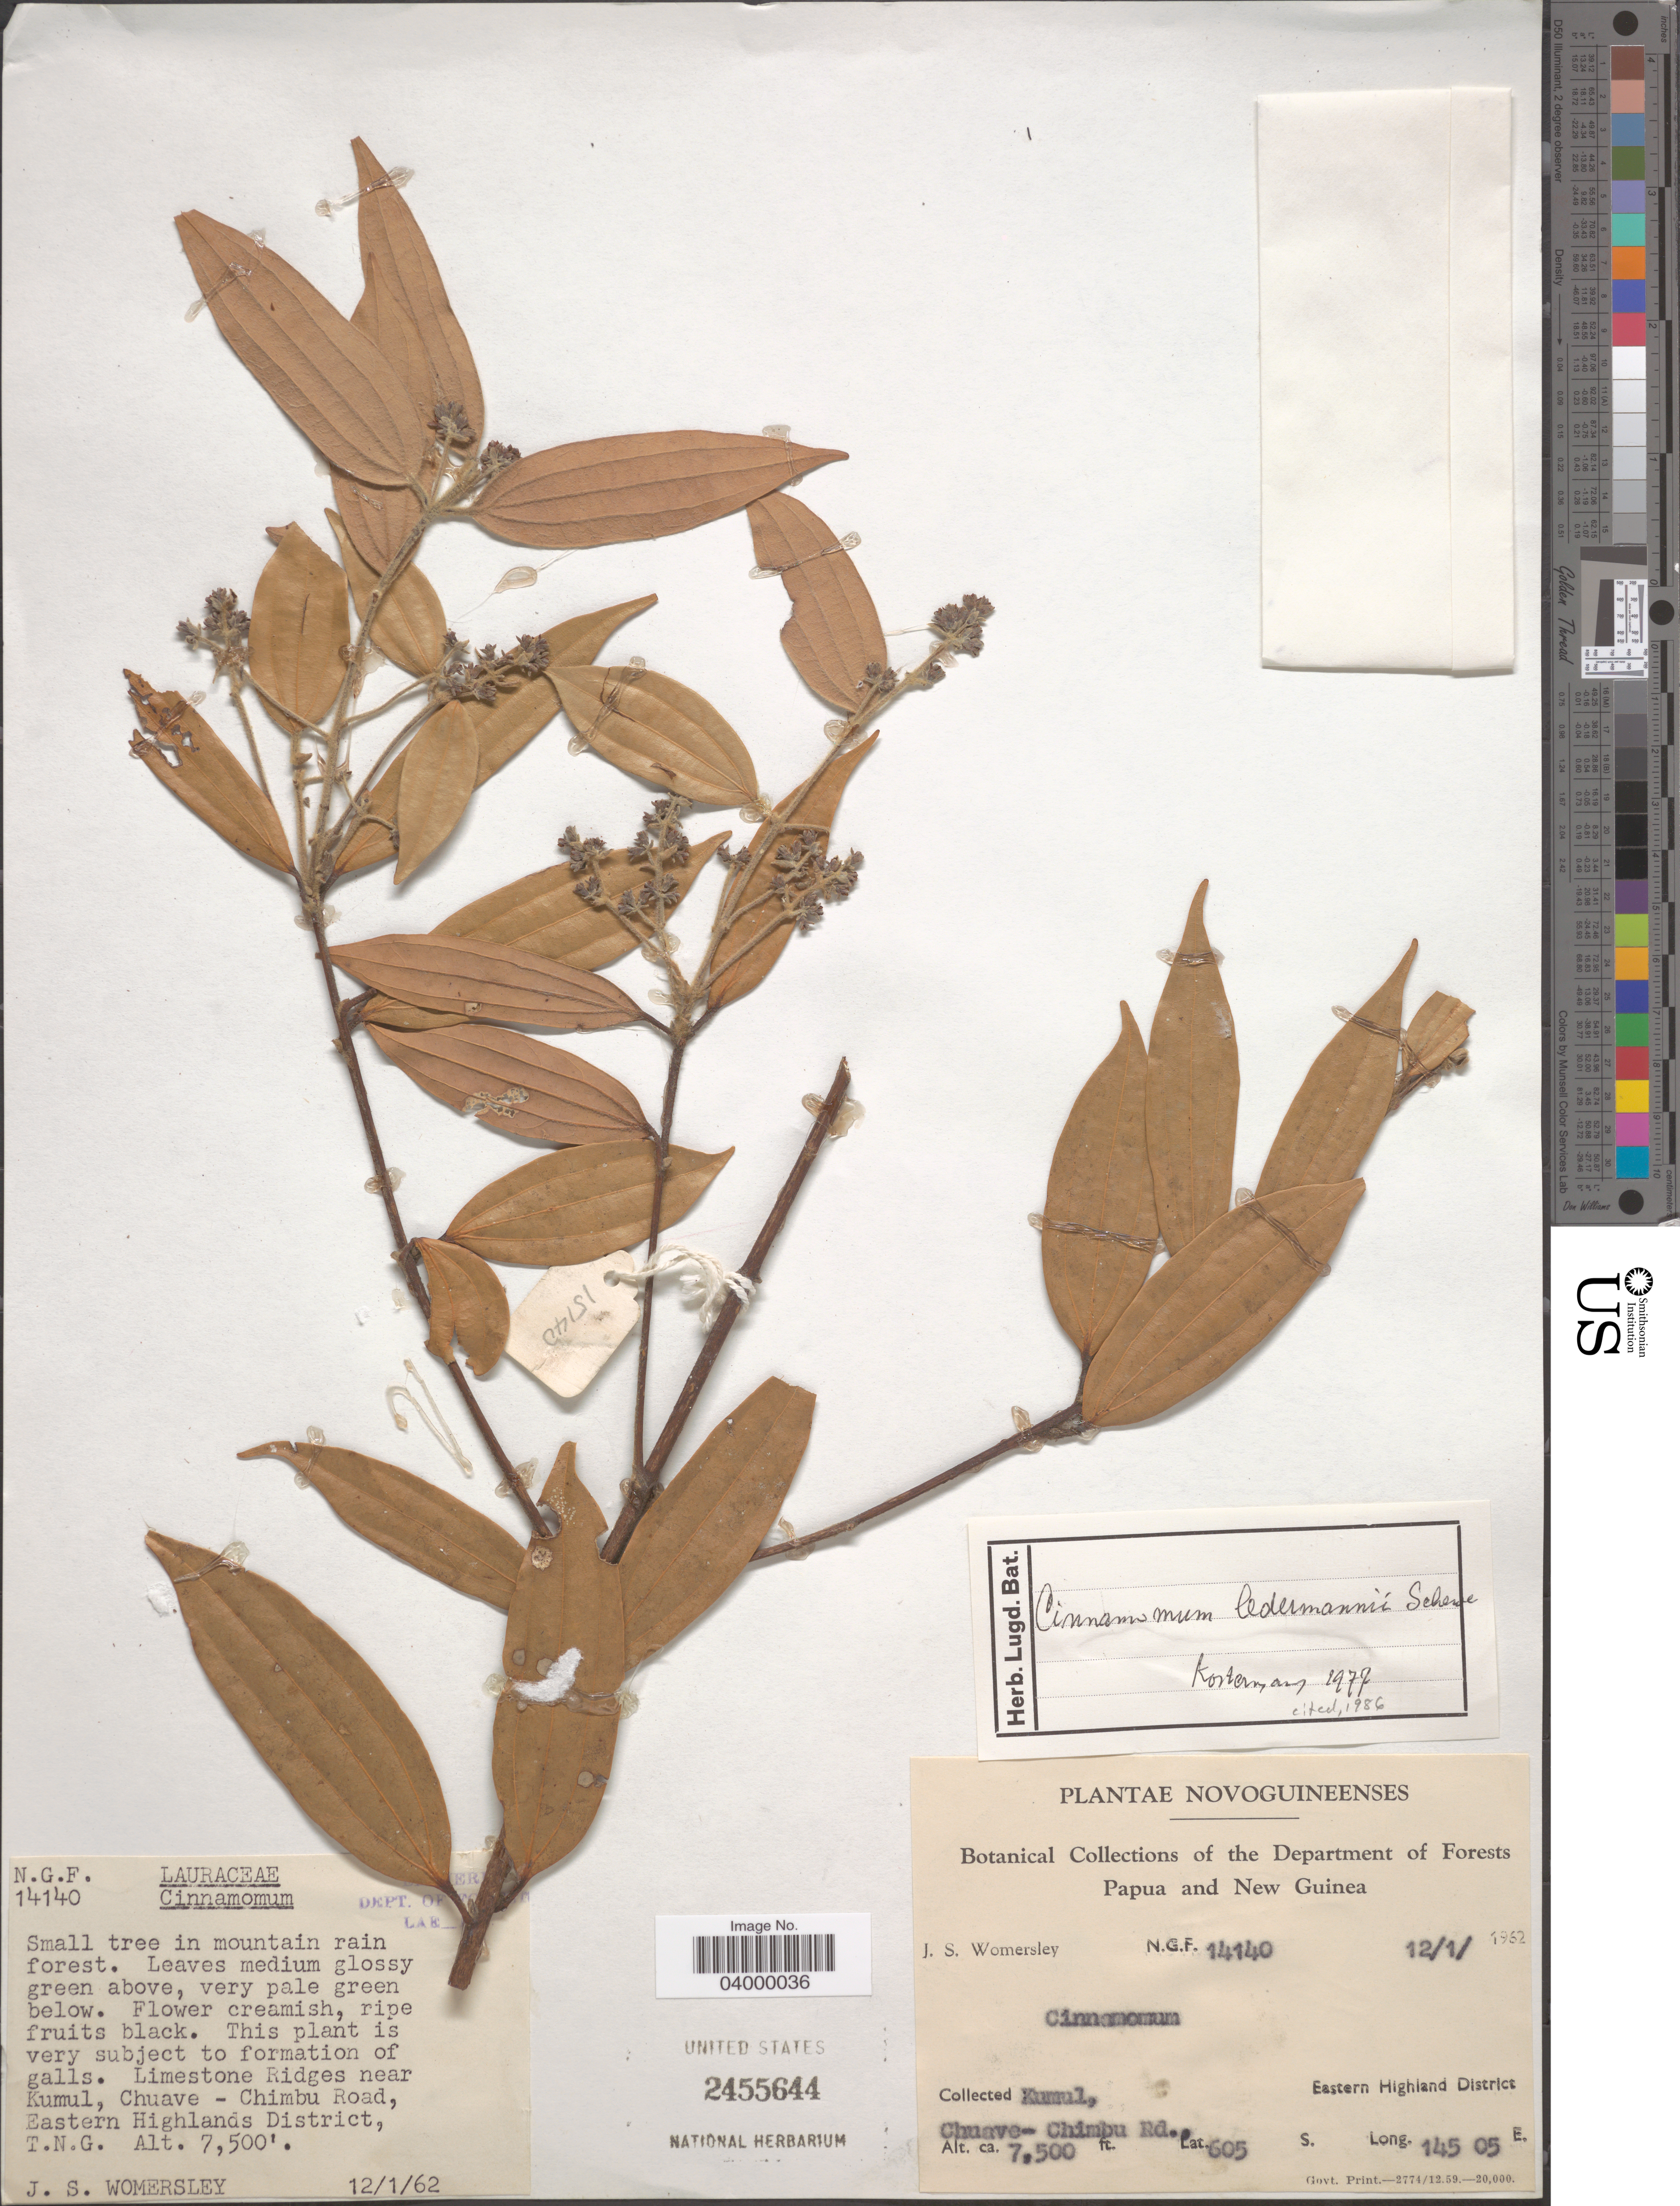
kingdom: Plantae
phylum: Tracheophyta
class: Magnoliopsida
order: Laurales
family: Lauraceae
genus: Cinnamomum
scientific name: Cinnamomum ledermannii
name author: Schewe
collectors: J. S. Womersley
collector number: N.G.F. 14140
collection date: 1962-01-12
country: Papua New Guinea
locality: Papua and New Guinea. Limestone Ridges near Kumul, Chuave-Chimbu Rd., Eastern Highland District. T.N.G.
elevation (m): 2286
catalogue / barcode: US 2455644